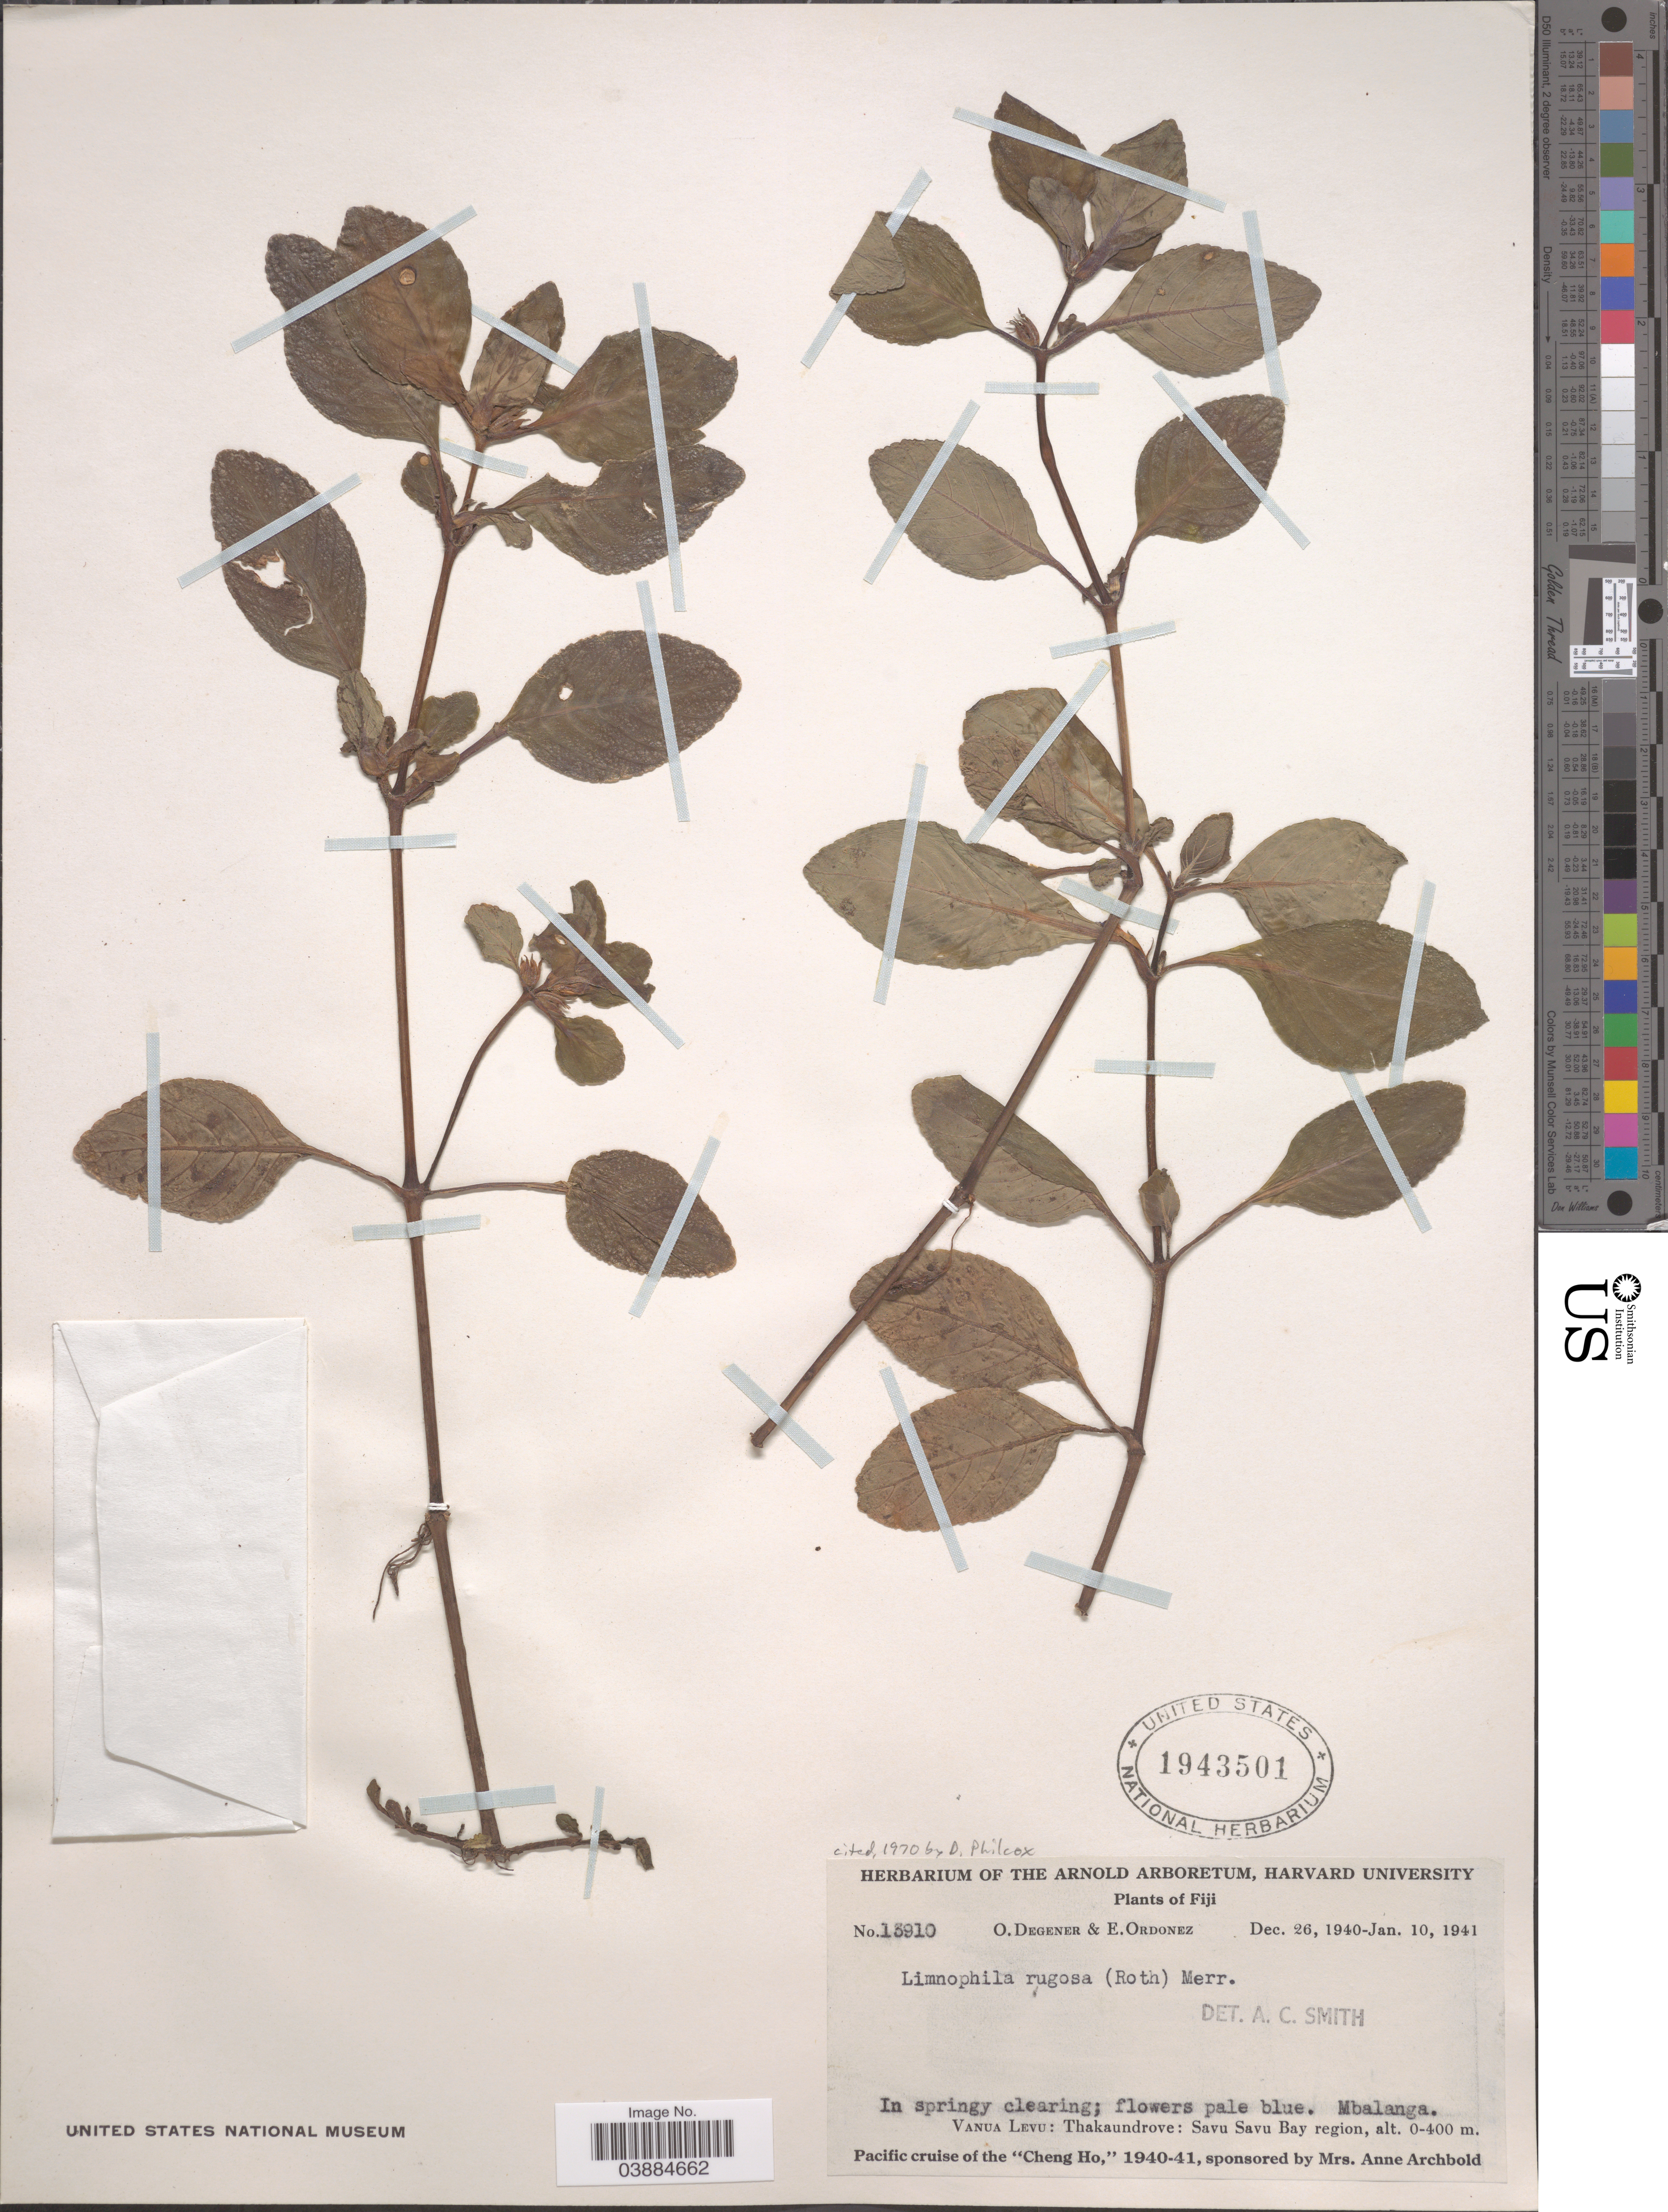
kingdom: Plantae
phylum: Tracheophyta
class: Magnoliopsida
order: Lamiales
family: Plantaginaceae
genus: Limnophila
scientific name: Limnophila rugosa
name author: (Roth) Merr.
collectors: O. Degener & E. Ordonez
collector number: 13910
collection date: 1940-12-26/1941-01-10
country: Fiji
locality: Mbalanga. Vanua Levu: Thakaundrove: Savu Savu Bay region.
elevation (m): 0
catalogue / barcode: US 1943501